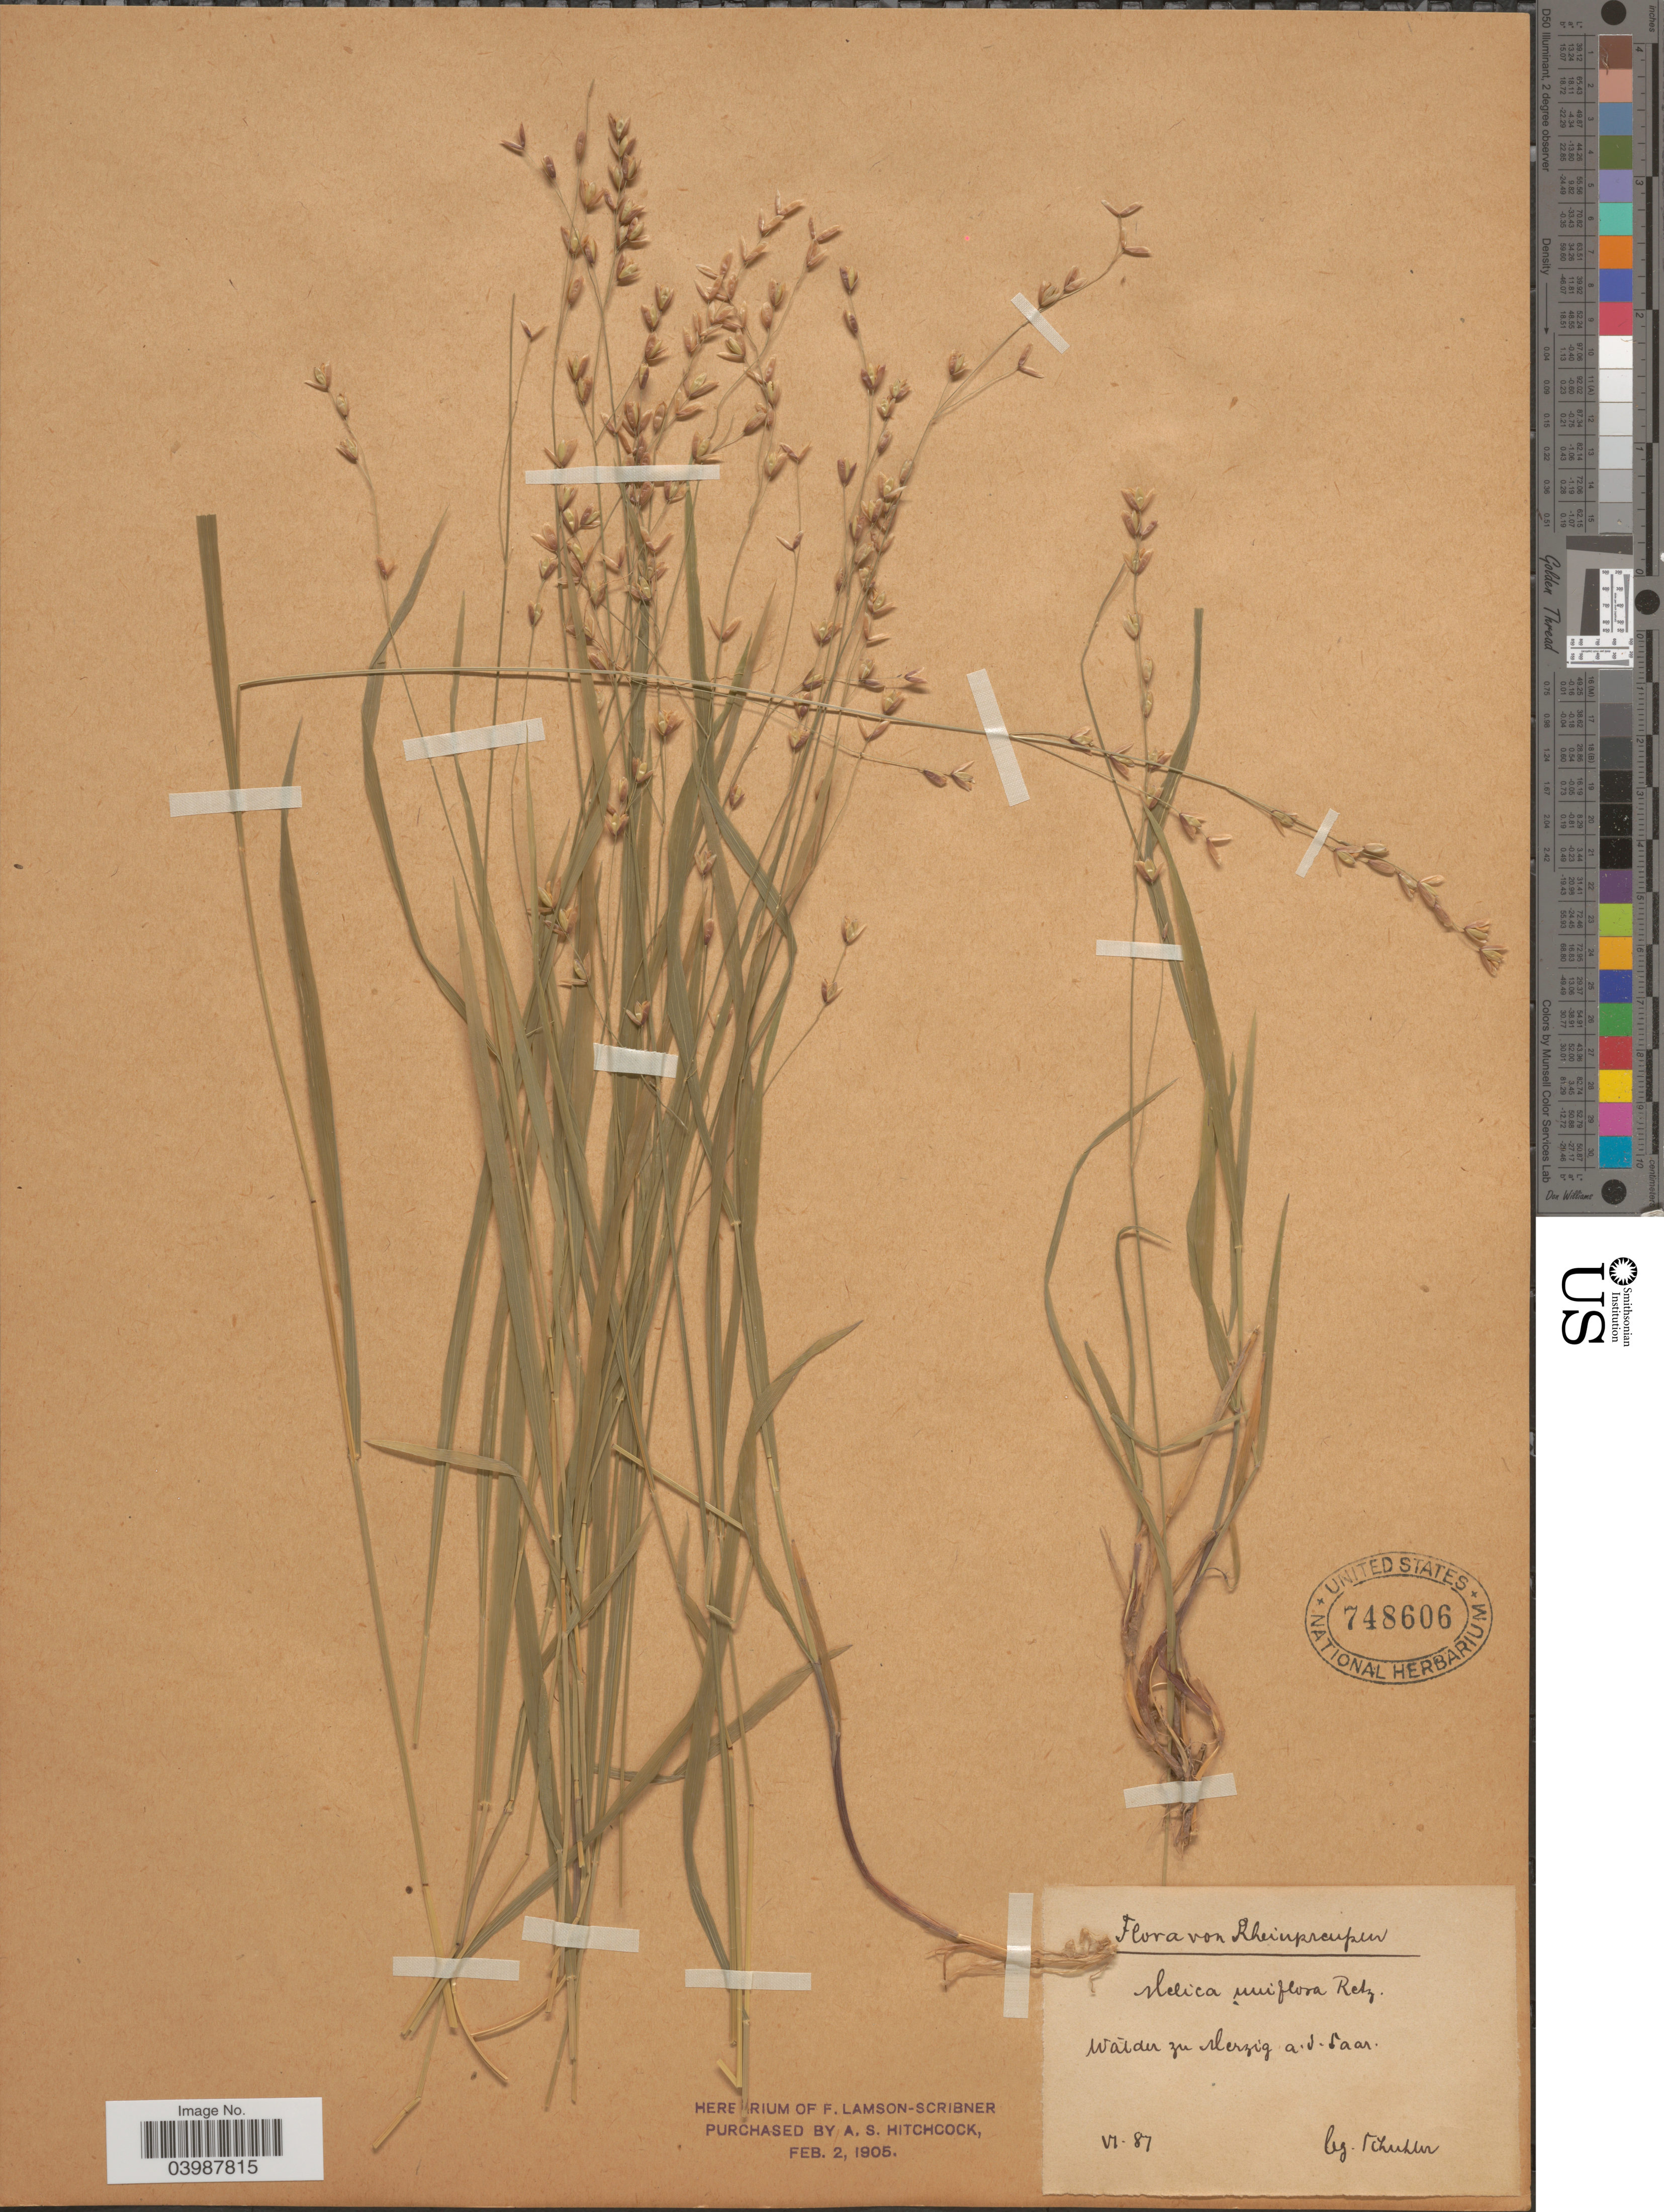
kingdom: Plantae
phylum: Tracheophyta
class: Liliopsida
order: Poales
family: Poaceae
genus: Melica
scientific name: Melica uniflora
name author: Retz.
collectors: Schuhler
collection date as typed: Transcribed d/m/y: /6/87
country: Germany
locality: Rheinpreussen Merzig a.d. Saar.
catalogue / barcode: US 748606